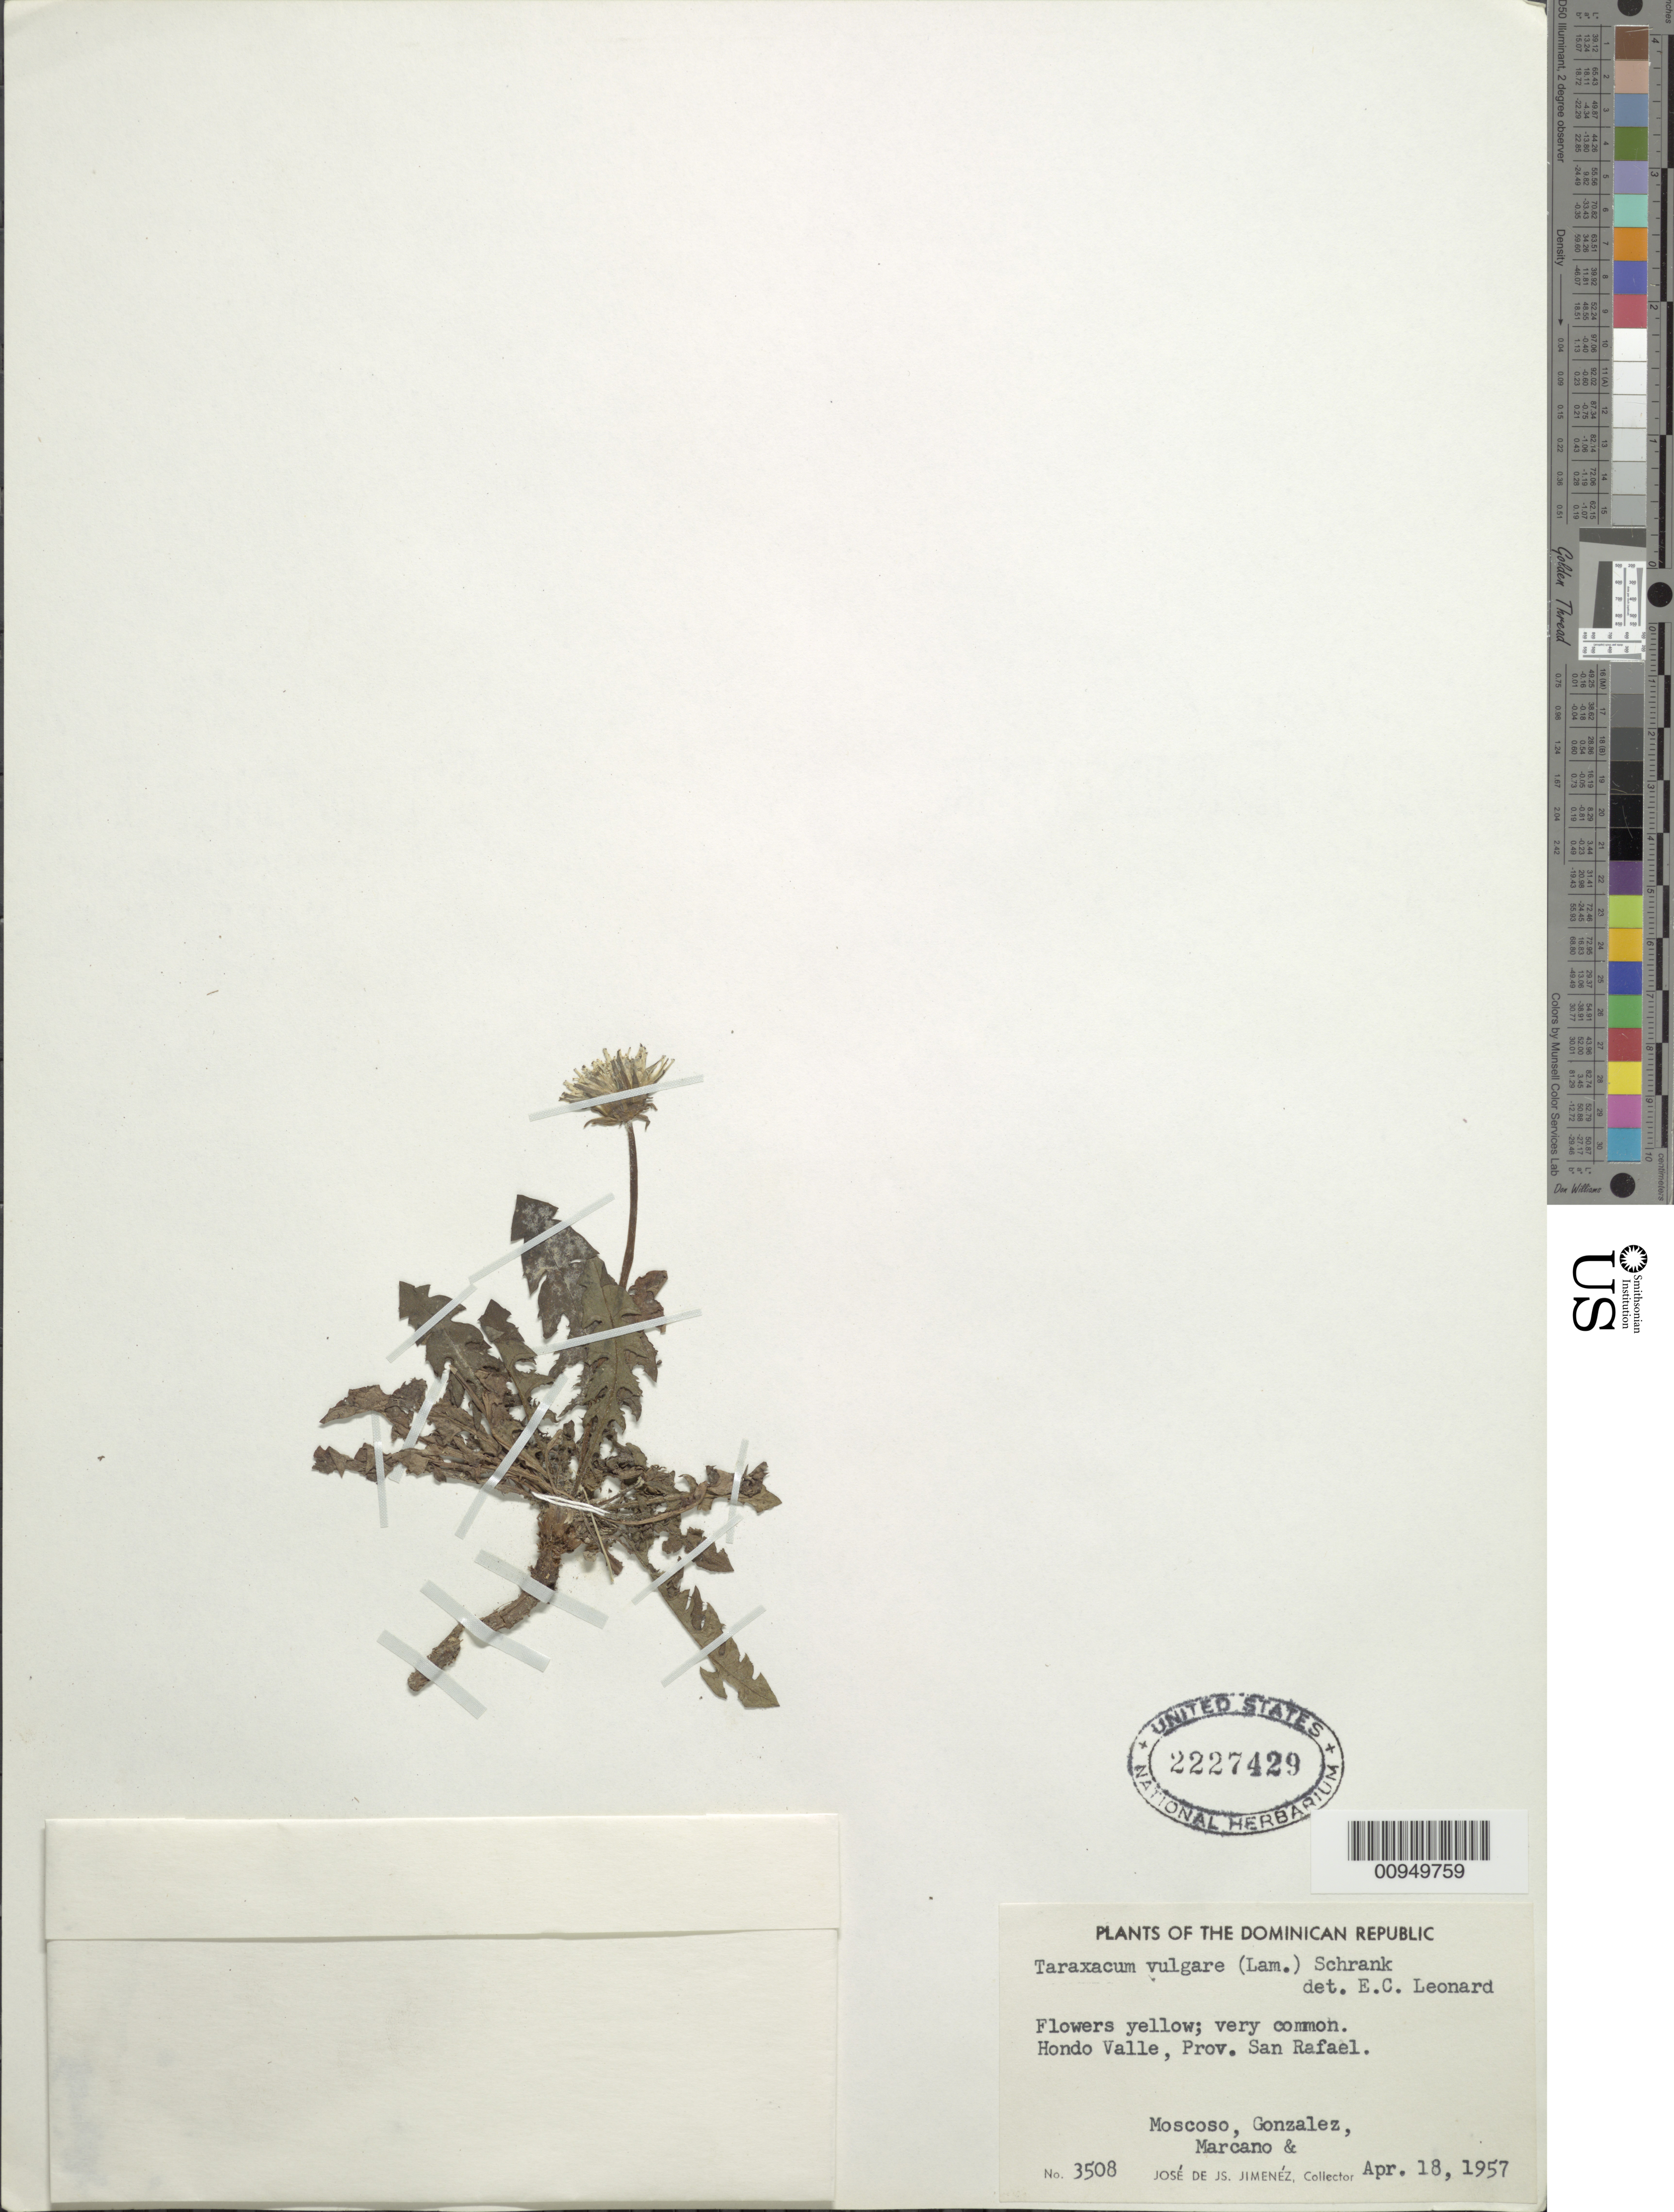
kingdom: Plantae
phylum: Tracheophyta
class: Magnoliopsida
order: Asterales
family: Asteraceae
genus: Taraxacum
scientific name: Taraxacum officinale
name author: G.H. Weber ex F.H. Wigg.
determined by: Leonard, Emery C., (US)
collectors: J. J. Jiménez, -. Moscoso, Gonzales, -- & -. Marcano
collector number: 3508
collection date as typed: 18 Apr 1957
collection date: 1957-04-18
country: Dominican Republic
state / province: Elías Piña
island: Hispaniola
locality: Hondo Valle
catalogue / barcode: US 2227429